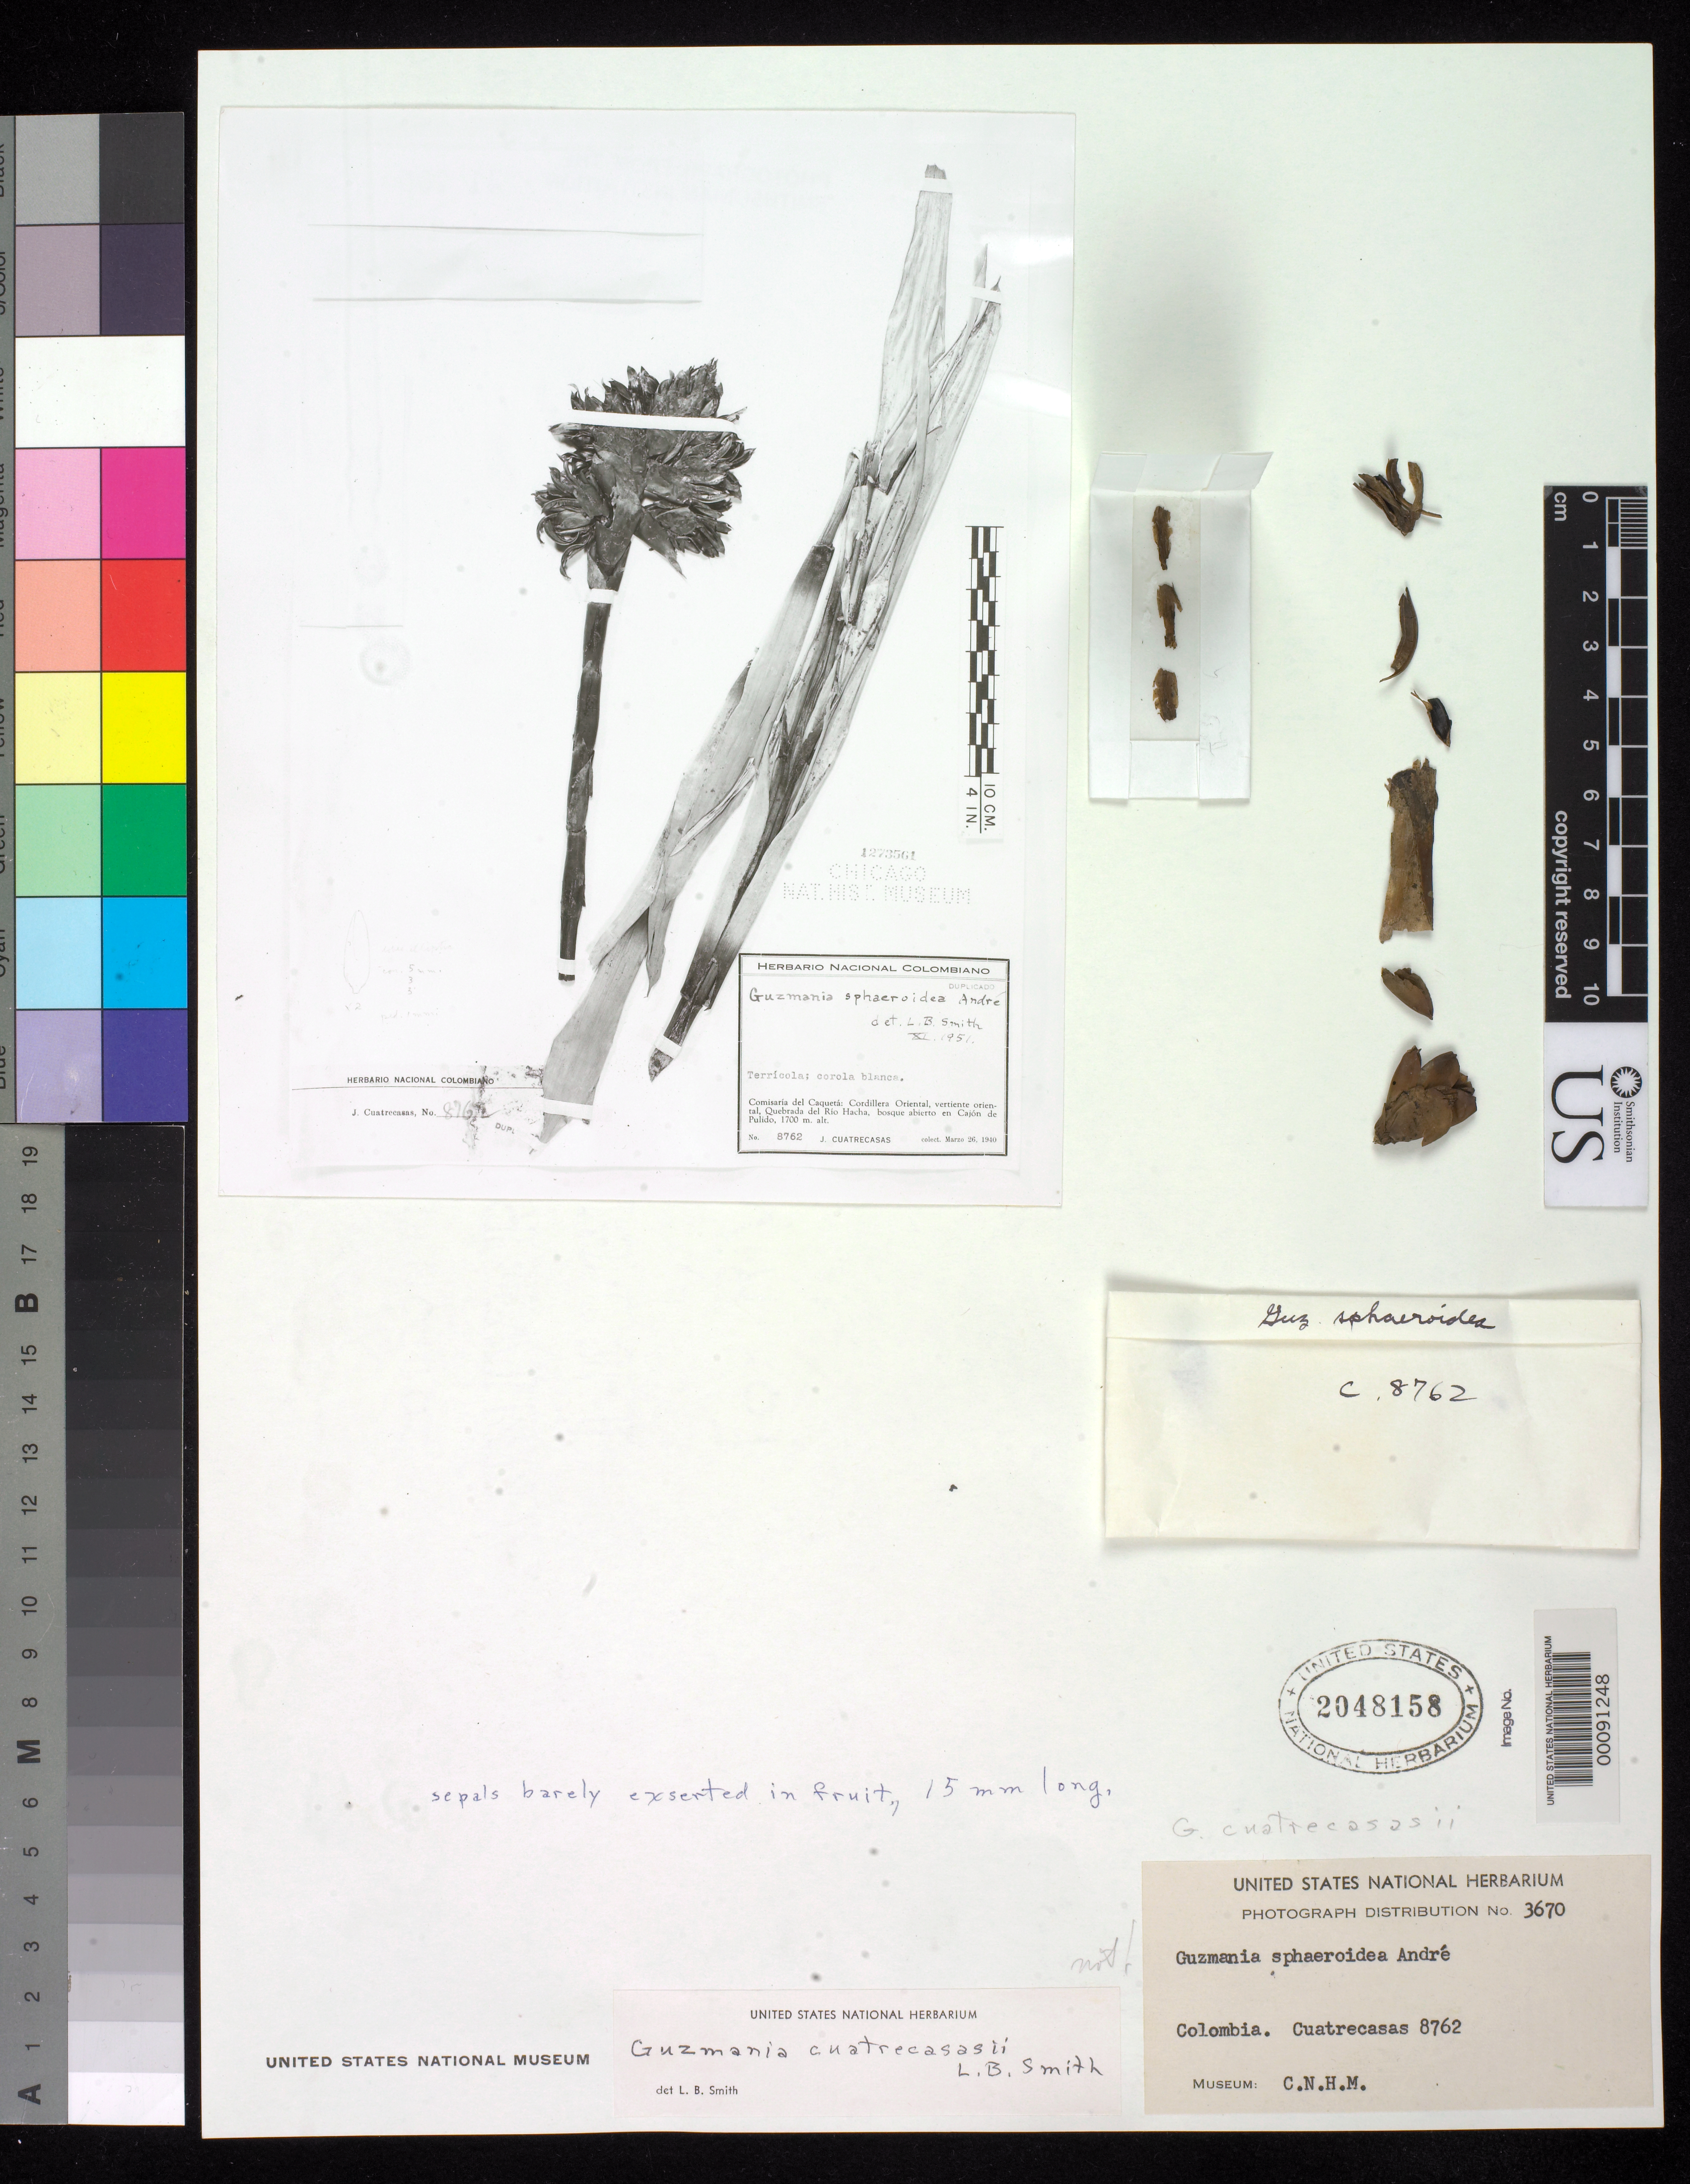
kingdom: Plantae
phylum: Tracheophyta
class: Liliopsida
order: Poales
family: Bromeliaceae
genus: Guzmania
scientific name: Guzmania cuatrecasasii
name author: L.B. Sm.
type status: Isotype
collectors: J. Cuatrecasas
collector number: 8762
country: Colombia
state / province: Caquetá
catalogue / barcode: US 2048158